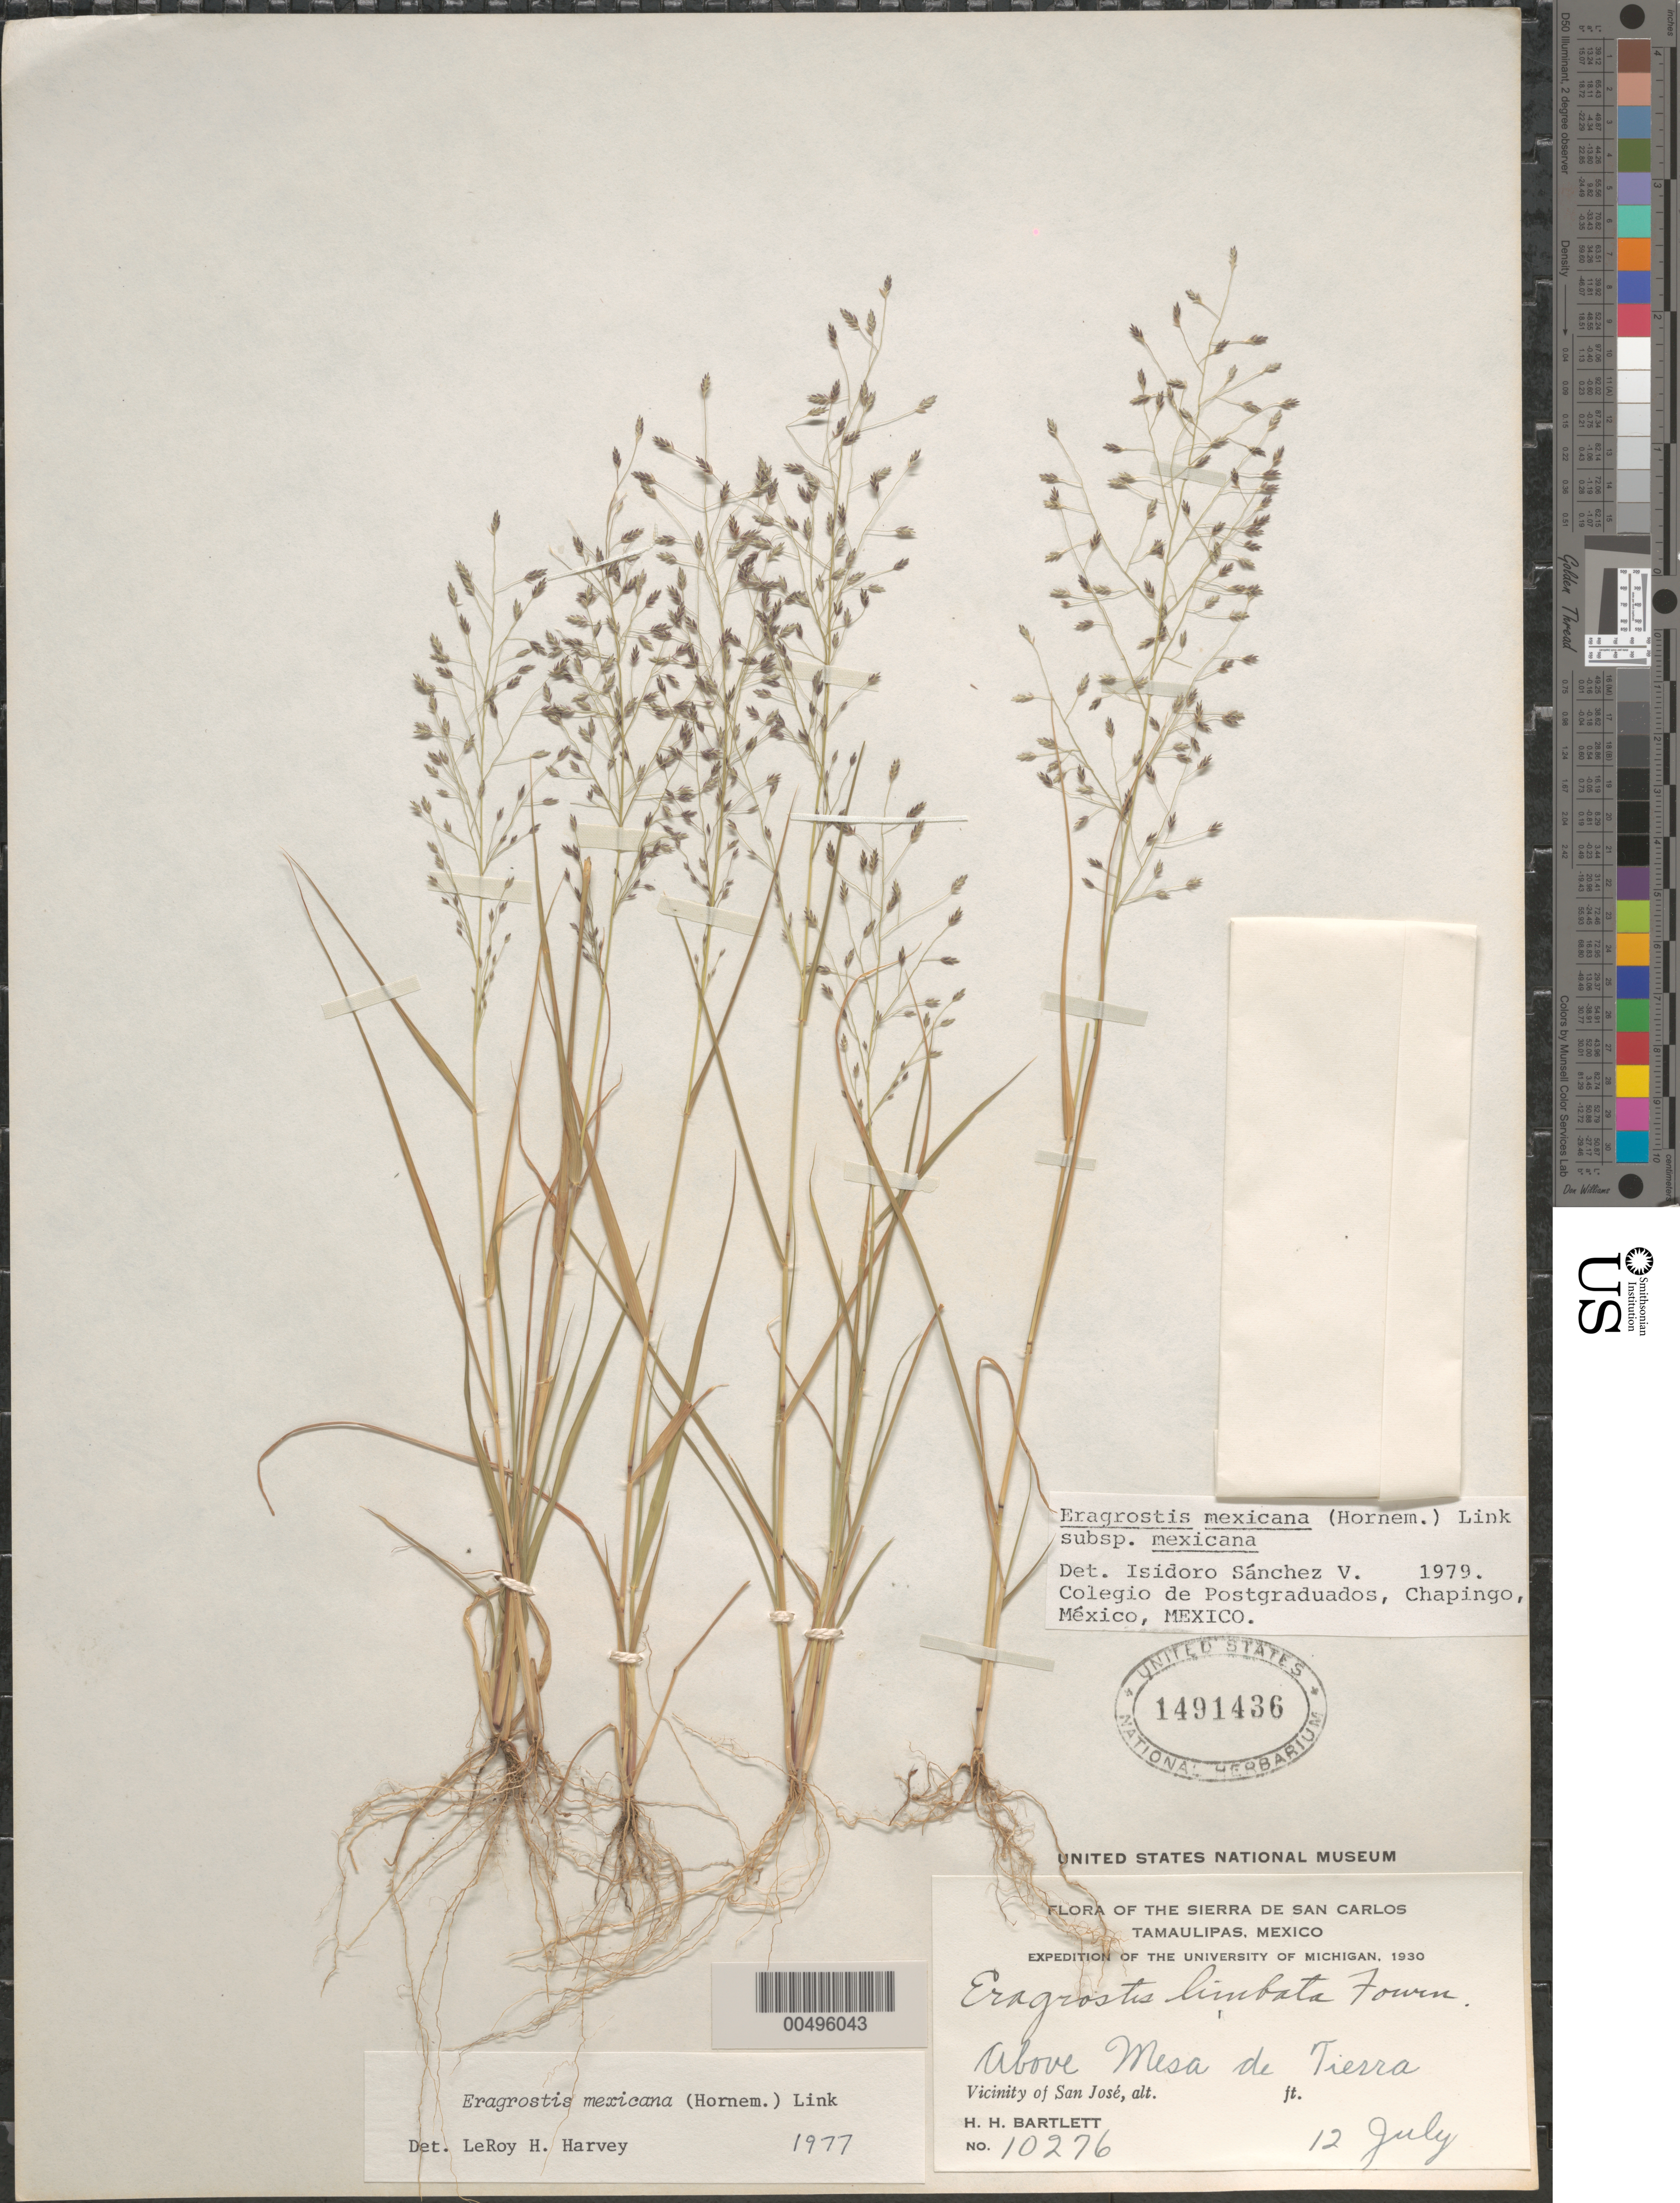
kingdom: Plantae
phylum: Tracheophyta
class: Liliopsida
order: Poales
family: Poaceae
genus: Eragrostis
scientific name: Eragrostis mexicana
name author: (Hornem.) Link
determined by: Sánchez Vega, I. M.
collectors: H. H. Bartlett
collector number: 10276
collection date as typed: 12 Jul 1930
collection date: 1930-07-12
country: Mexico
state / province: Tamaulipas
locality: Sierra de San Carlos, above Mesa de Tierra, vicinity of San José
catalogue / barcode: US 1491436